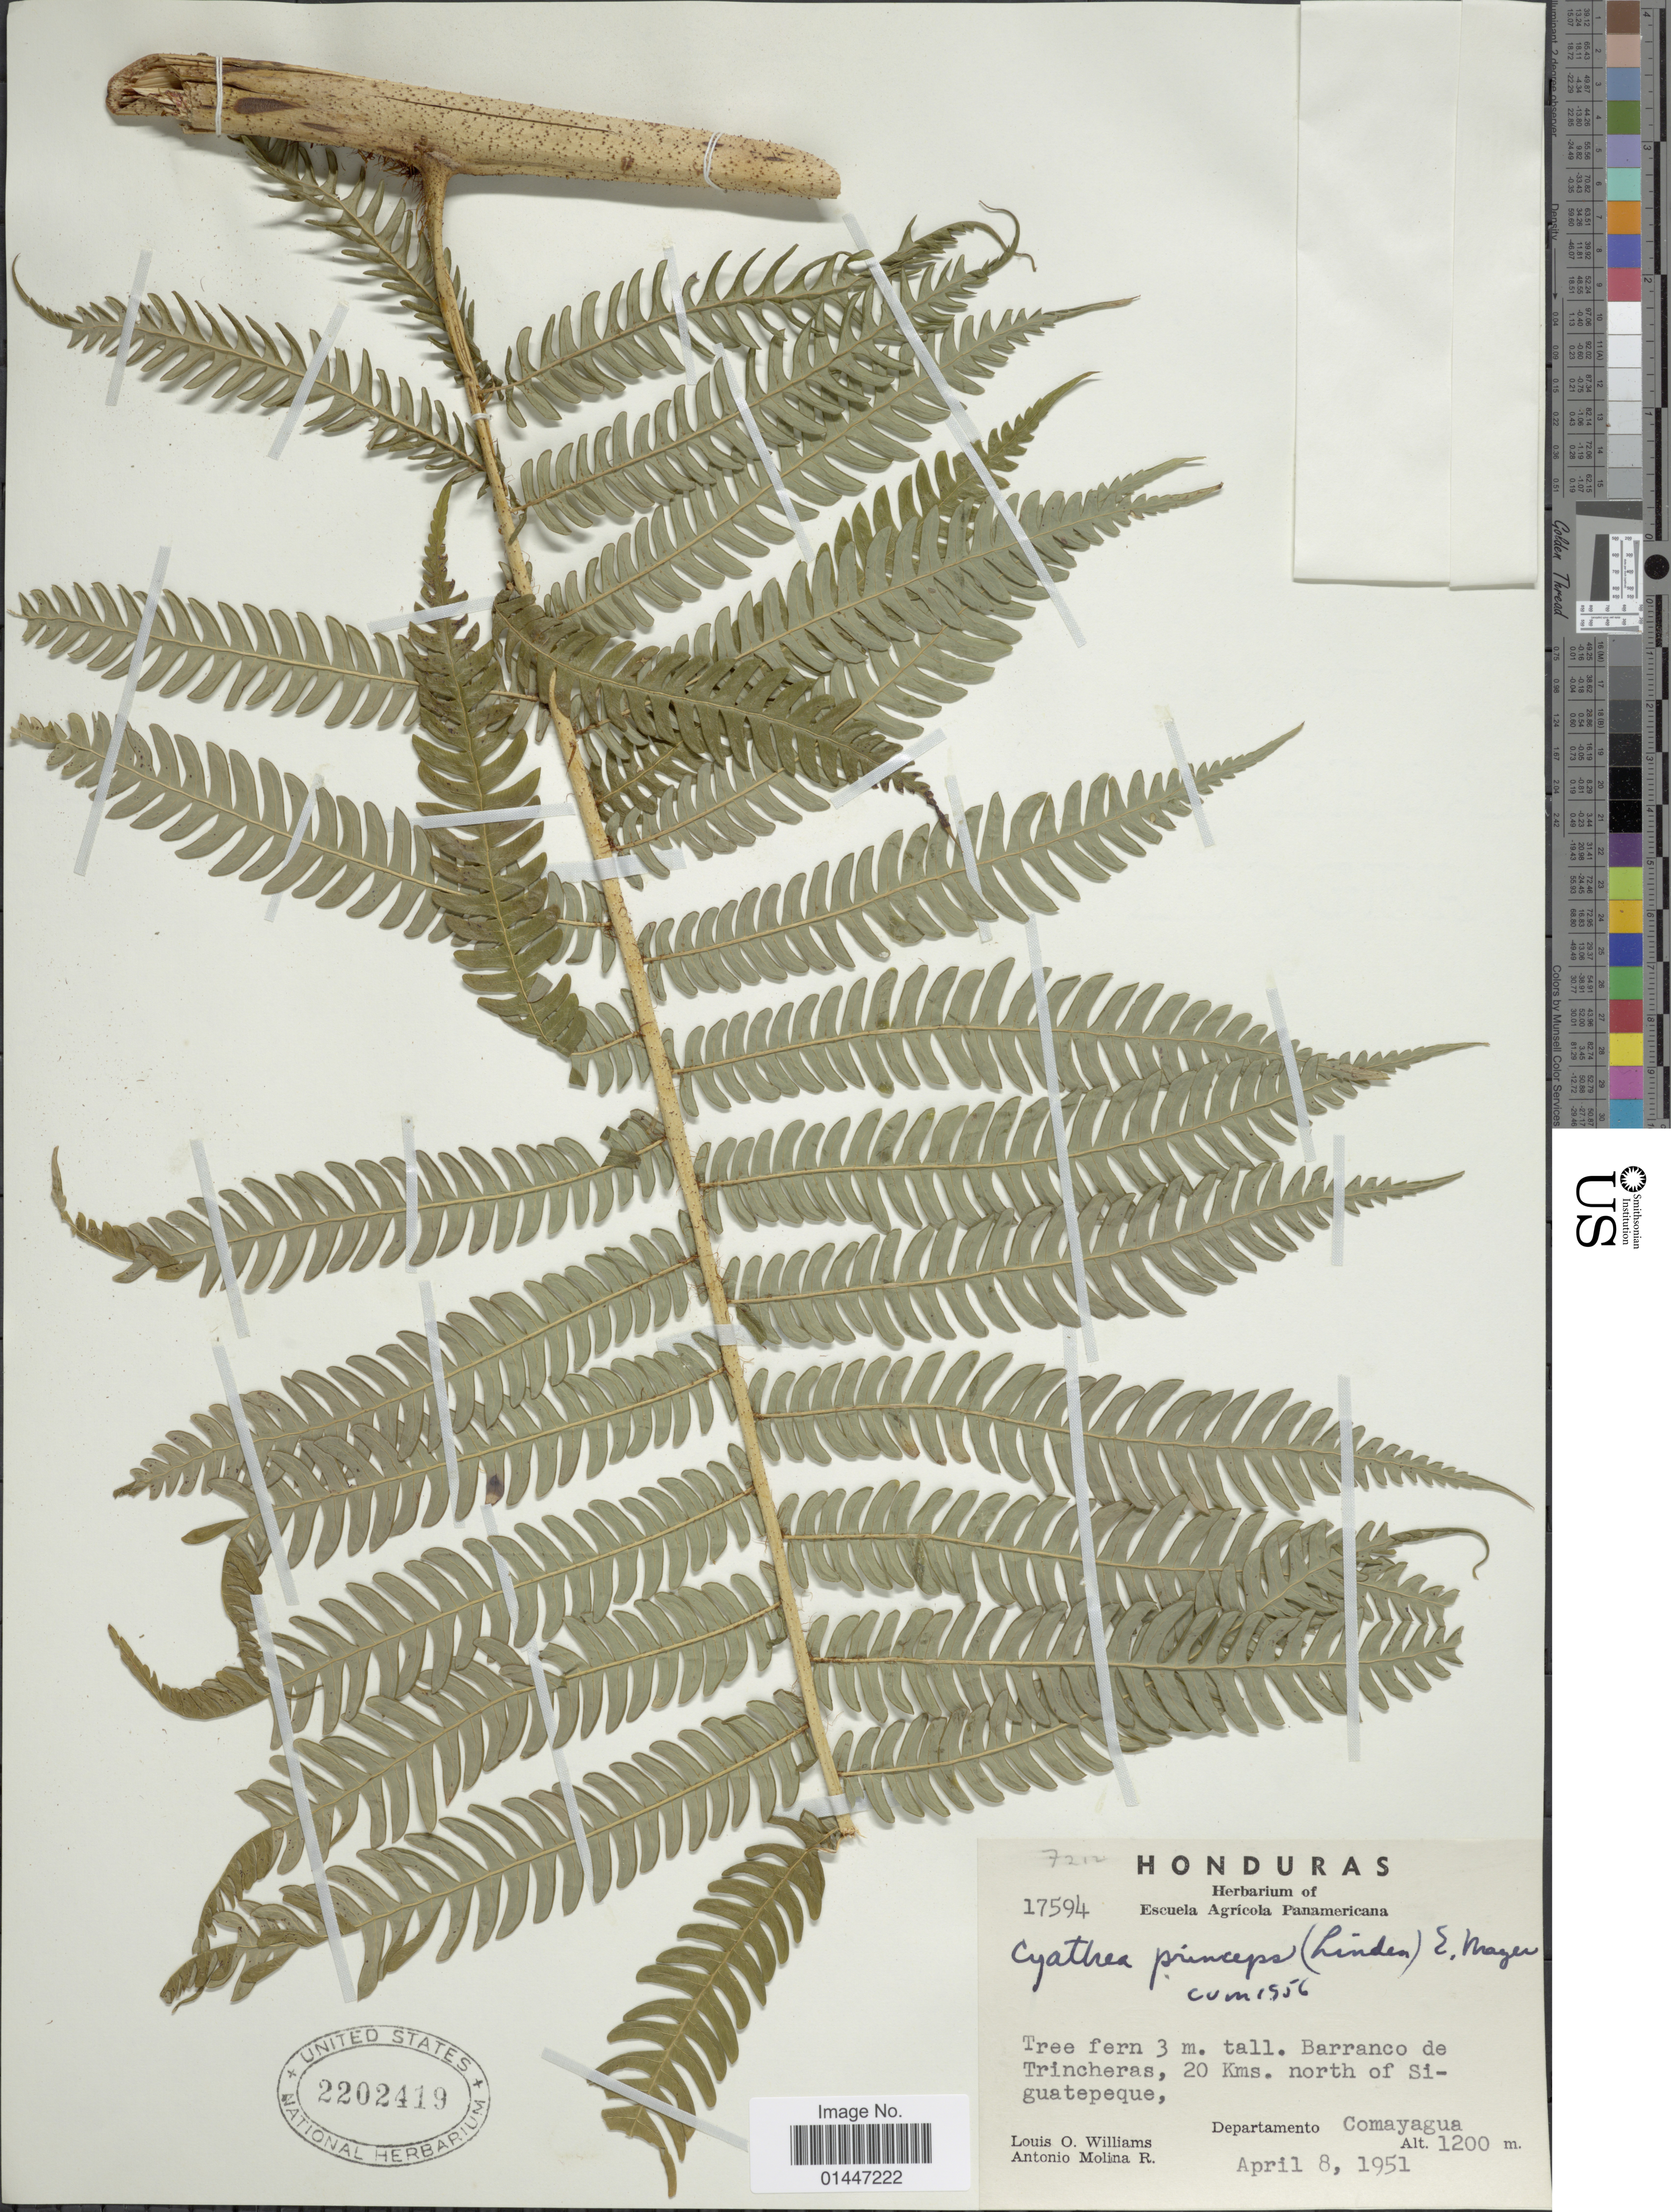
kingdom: Plantae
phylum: Tracheophyta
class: Polypodiopsida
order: Cyatheales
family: Cyatheaceae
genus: Sphaeropteris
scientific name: Sphaeropteris horrida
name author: (Liebm.) R.M. Tryon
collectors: L. O. Williams & A. Molina R.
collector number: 17594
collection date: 1951-04-08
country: Honduras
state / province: Comayagua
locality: Barranco de Trincheras, 20 Kms. north of Siguatepeque, Departamento Comayagua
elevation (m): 1200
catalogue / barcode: US 2202419